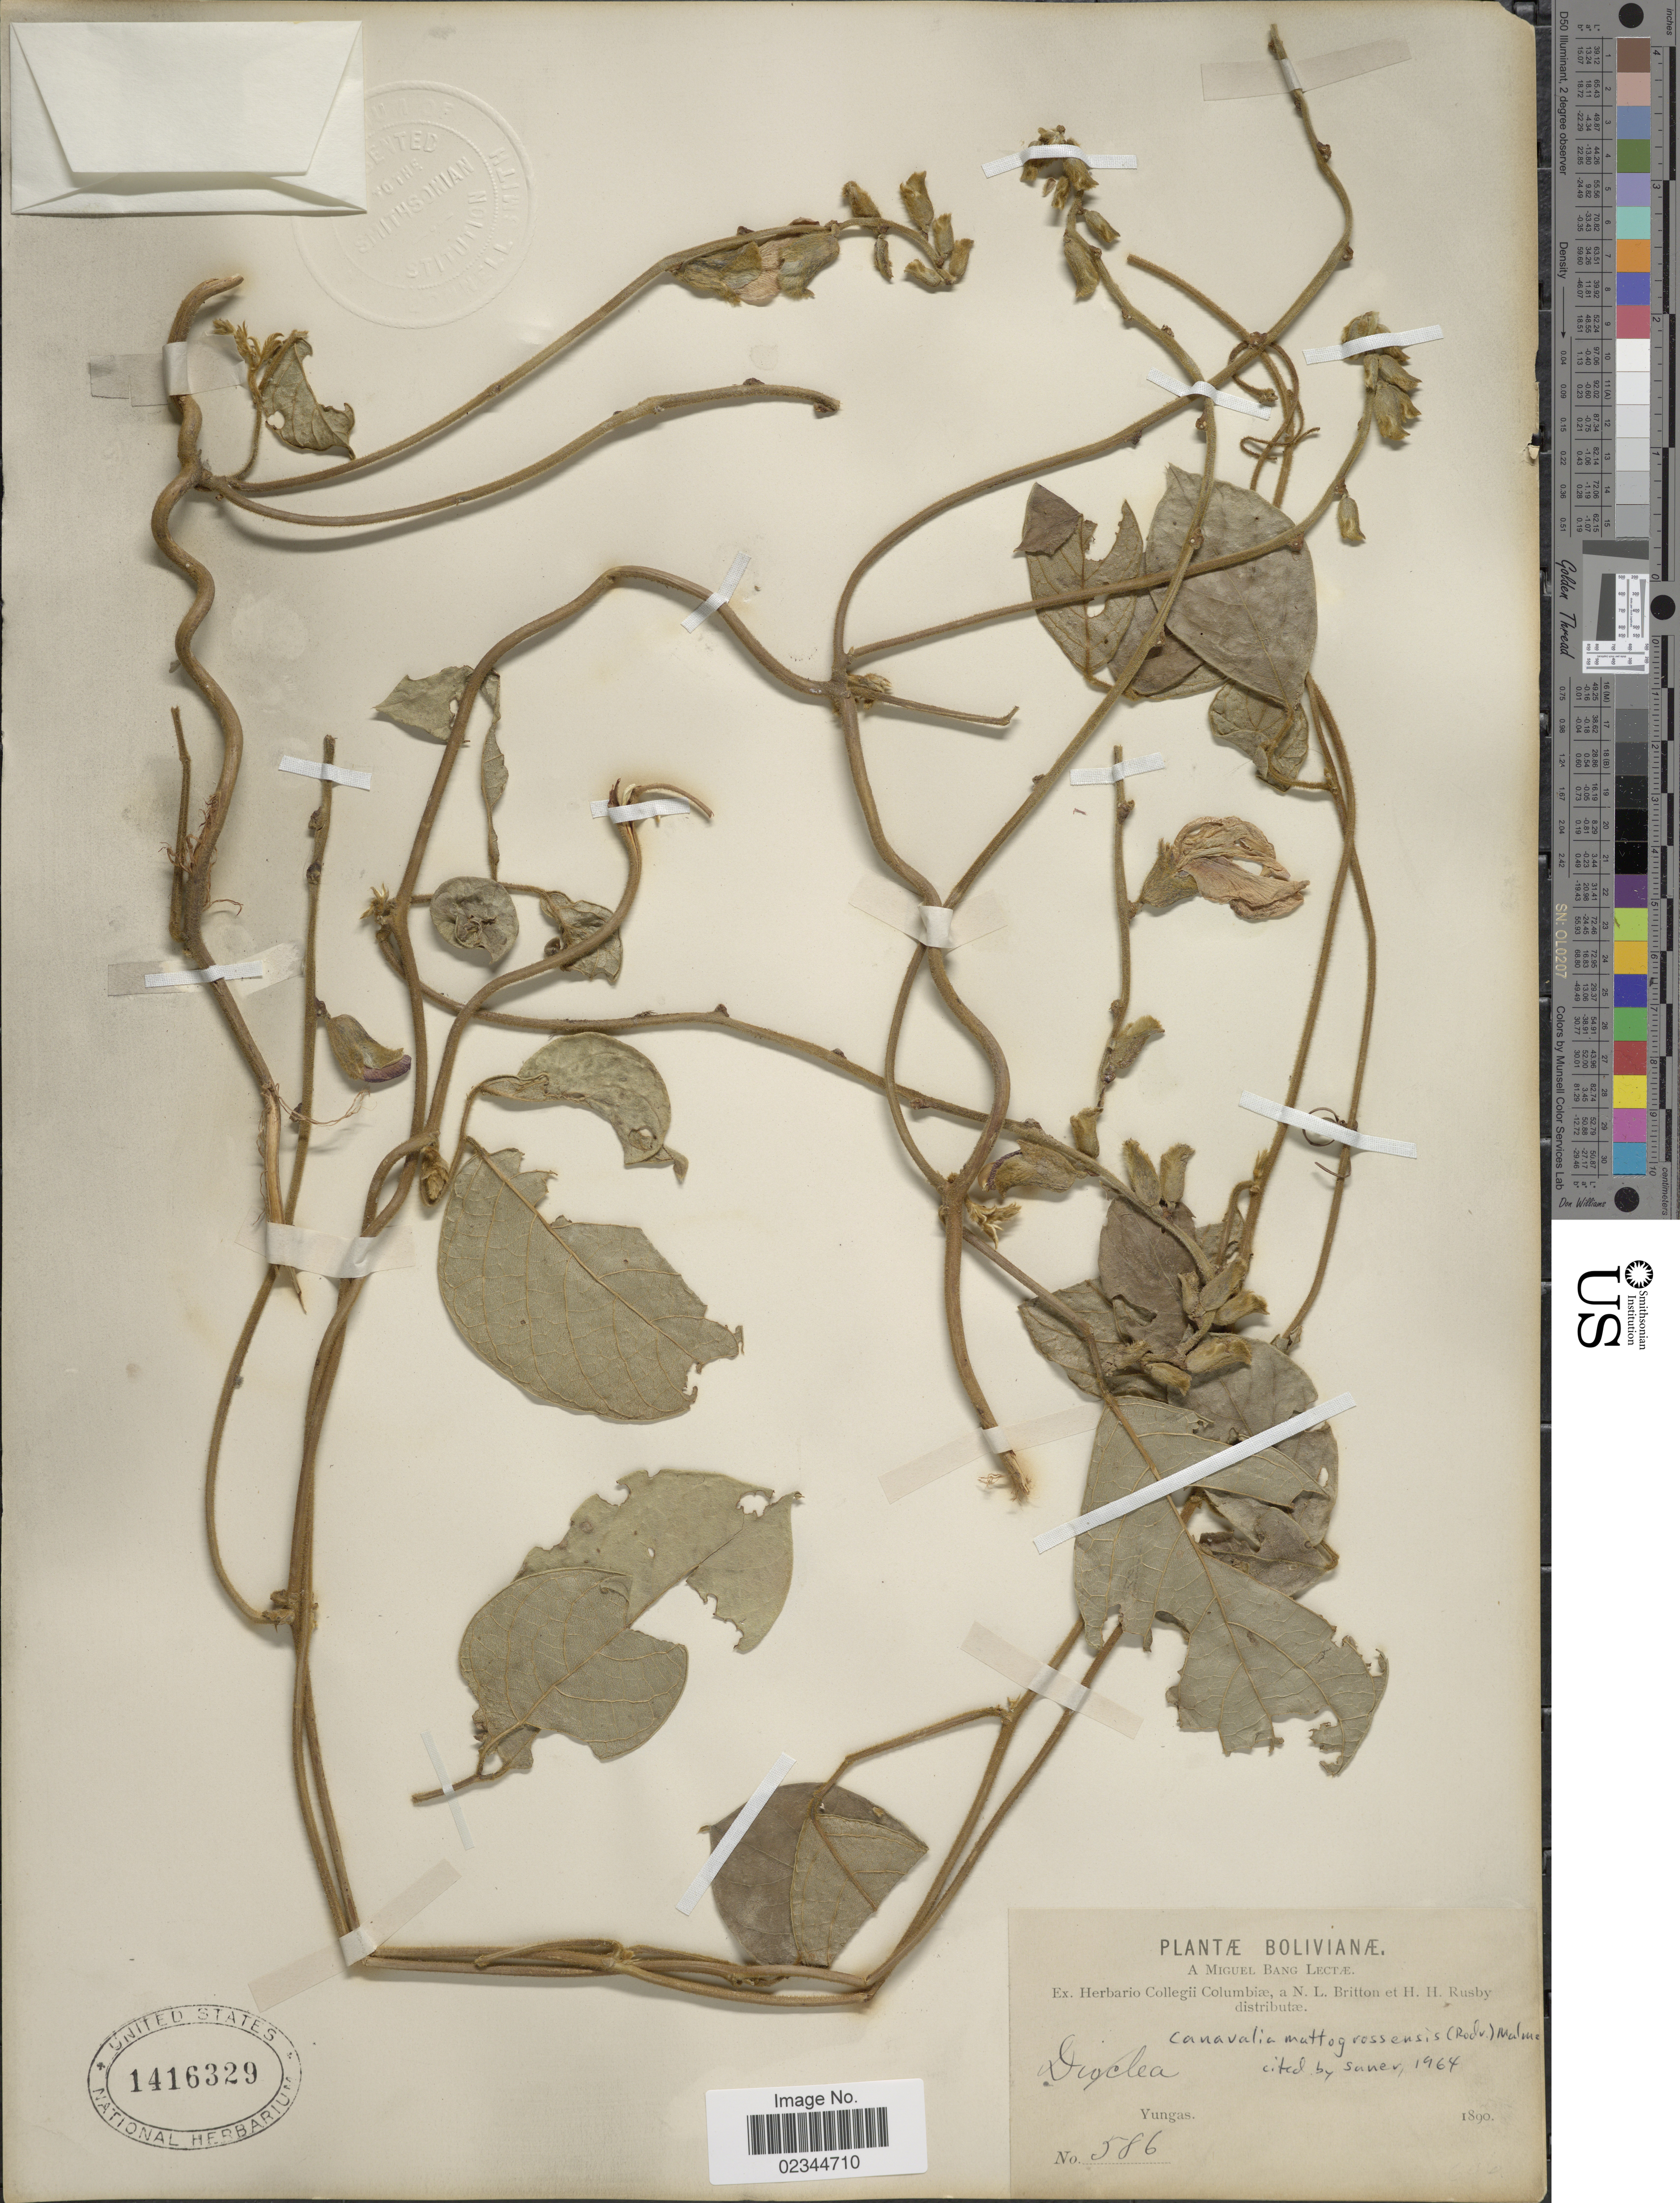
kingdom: Plantae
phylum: Tracheophyta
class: Magnoliopsida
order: Fabales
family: Fabaceae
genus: Canavalia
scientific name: Canavalia mattogrossensis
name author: (Barb. Rodr.) Malme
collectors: M. Bang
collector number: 586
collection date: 1890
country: Bolivia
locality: Yungas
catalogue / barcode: US 1416329